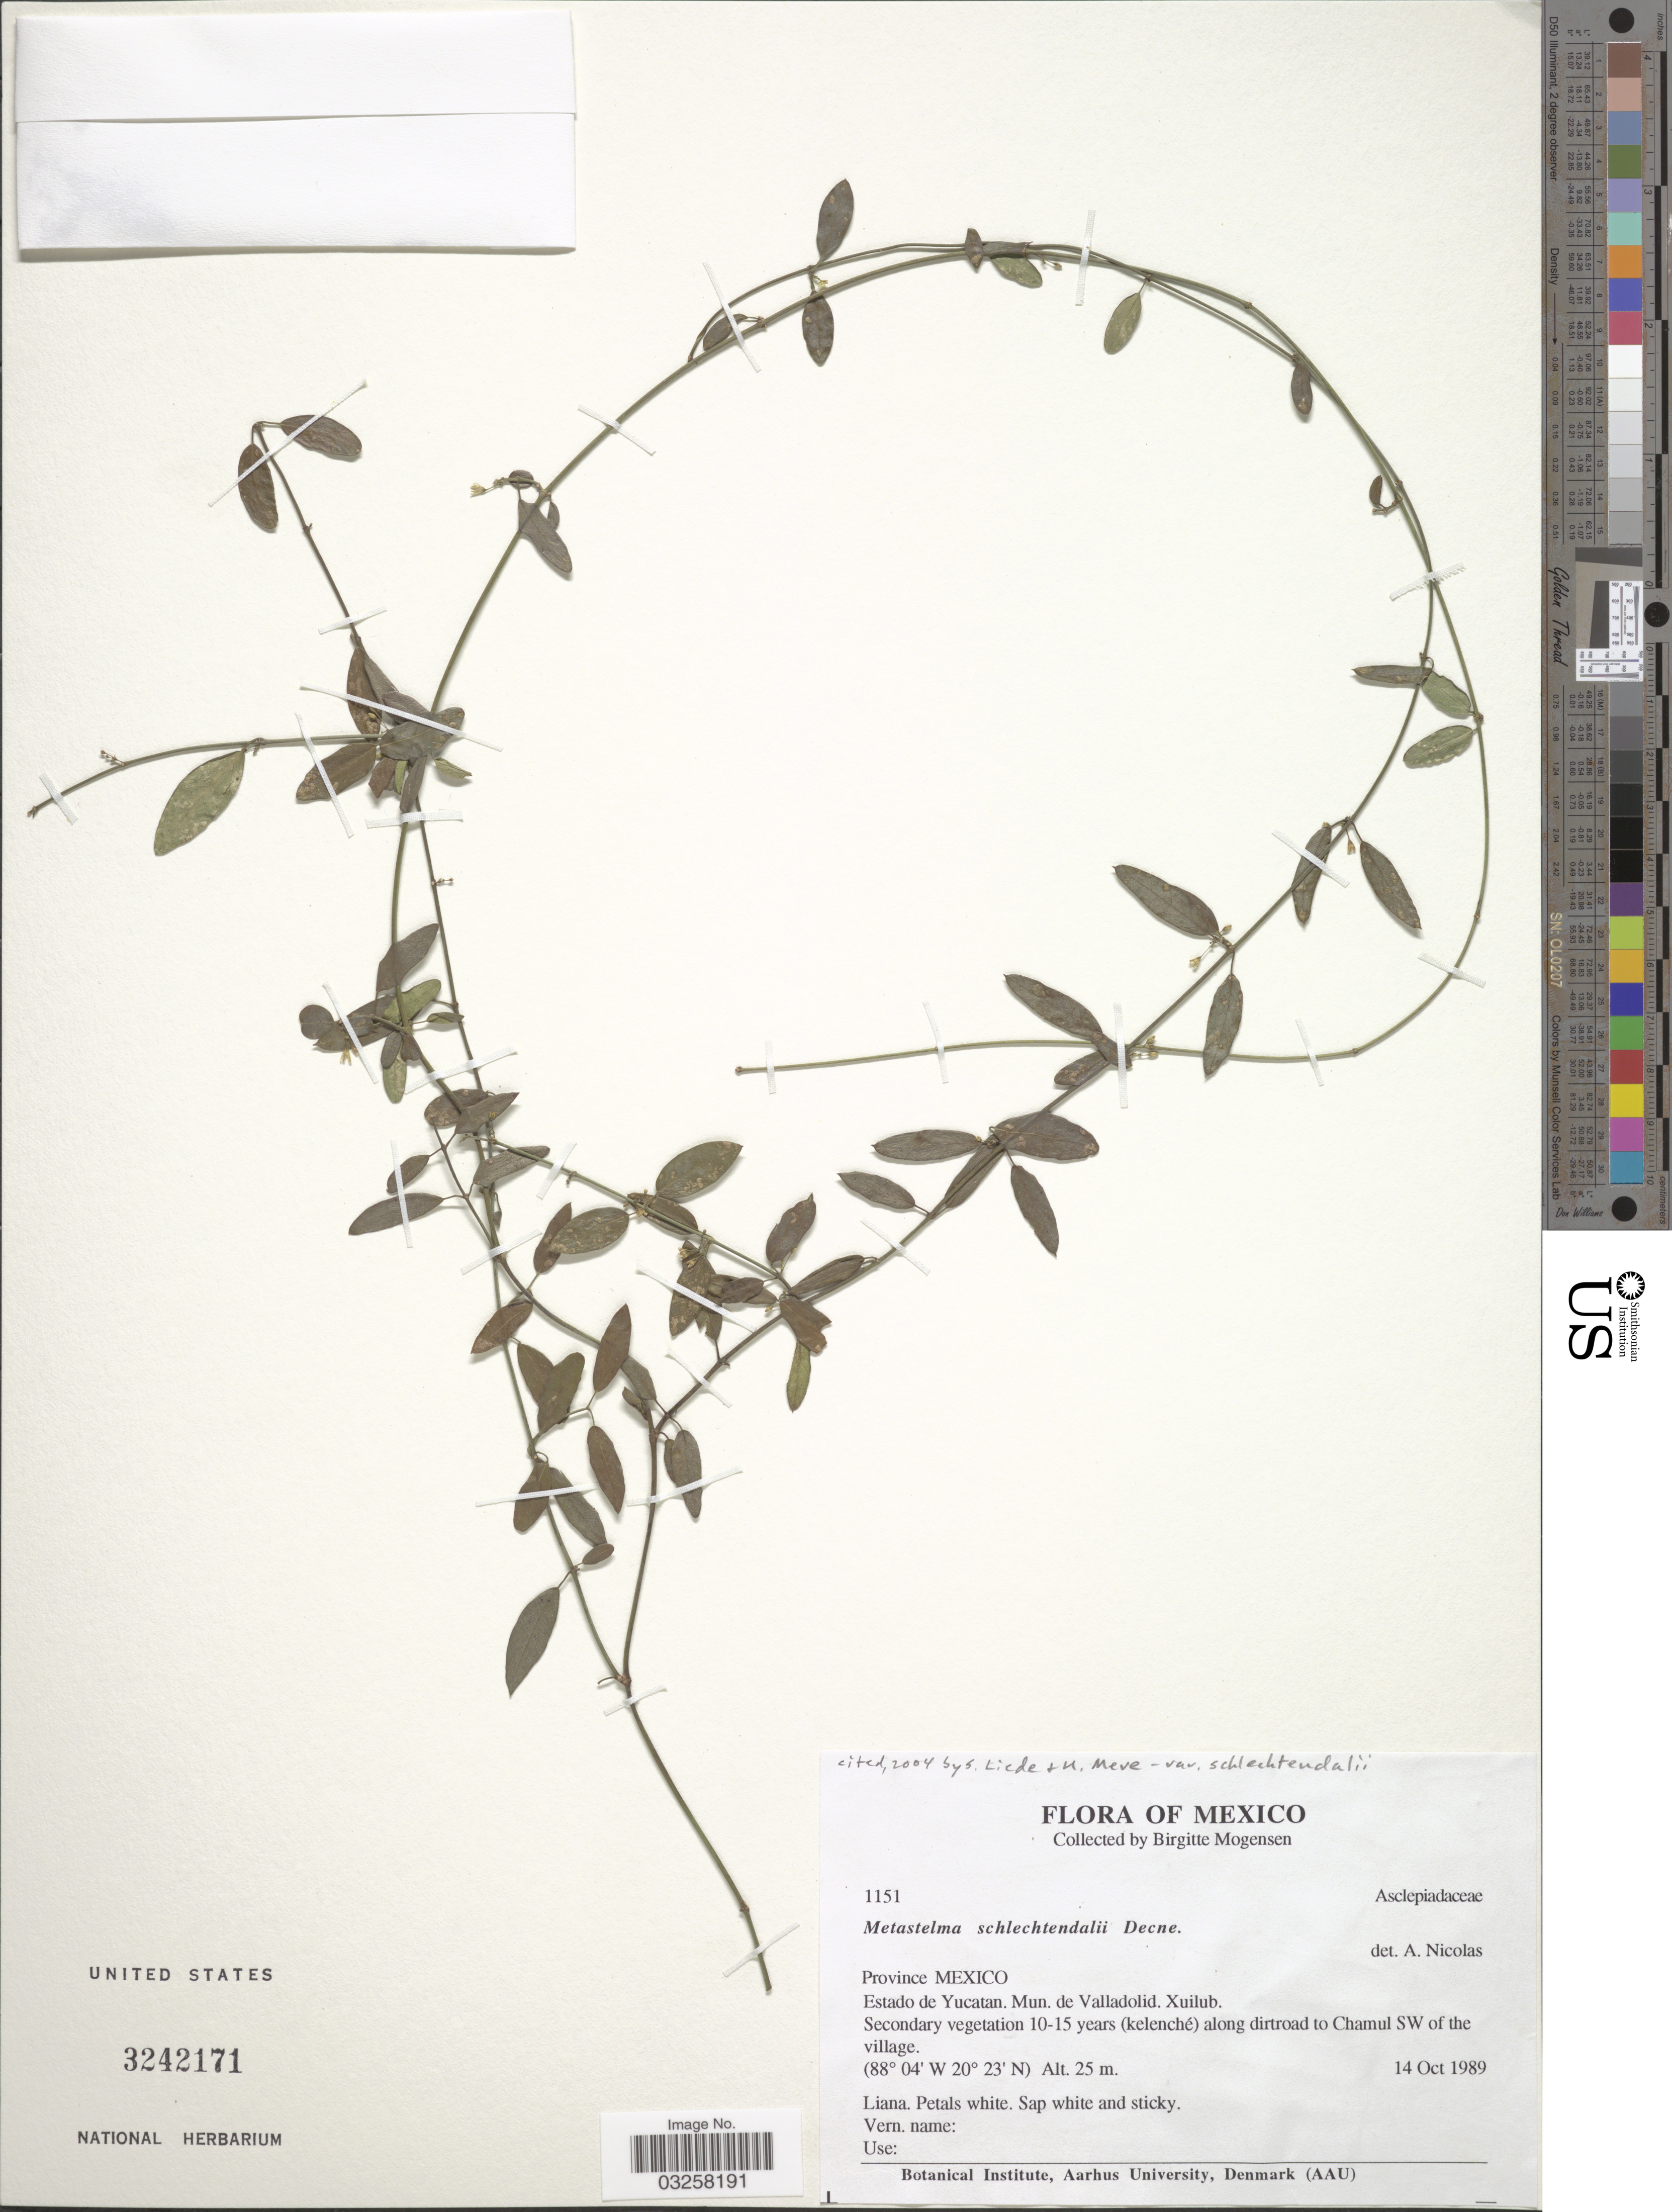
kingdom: Plantae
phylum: Tracheophyta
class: Magnoliopsida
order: Gentianales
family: Apocynaceae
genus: Metastelma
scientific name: Metastelma schlechtendalii var. schlechtendalii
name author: Decne.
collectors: B. Mogensen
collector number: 1151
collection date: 1989-10-14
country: Mexico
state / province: Yucatán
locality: Mun. de Valladolid. Xuilub. Secondary vegetation 10-15 years (kelenché) along dirtroad to Chamul SW of the village.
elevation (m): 25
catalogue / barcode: US 3242171